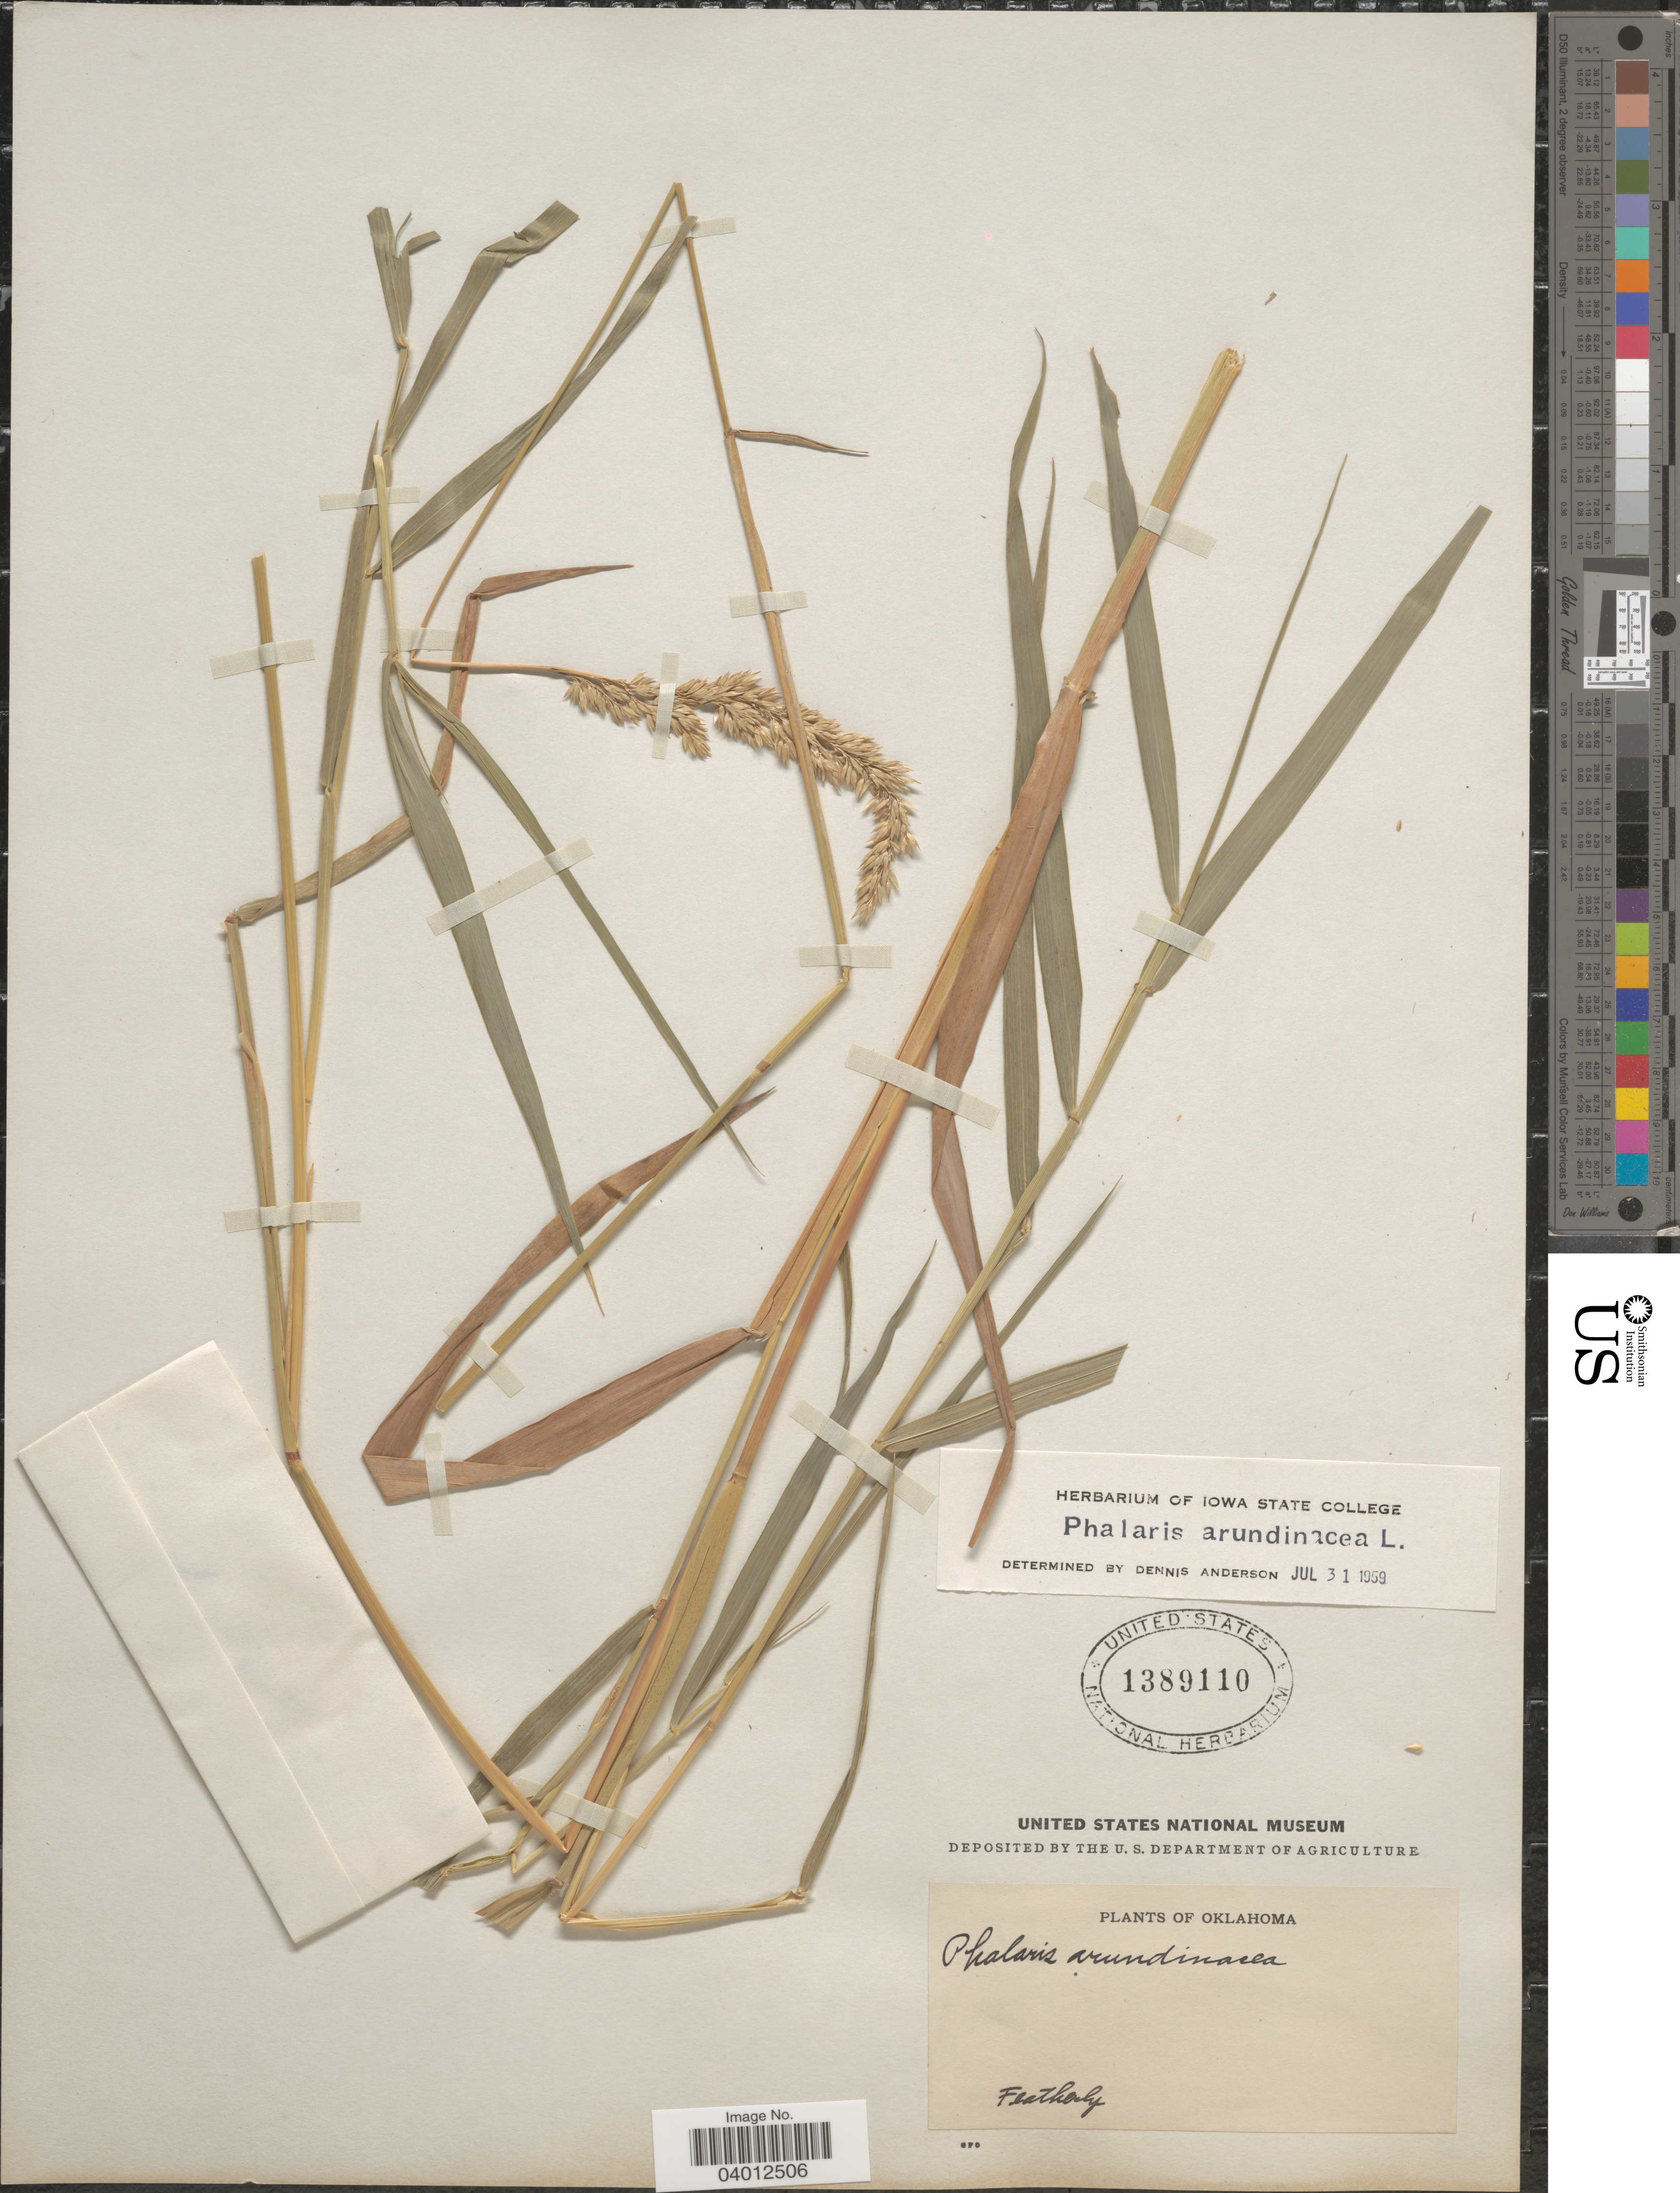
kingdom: Plantae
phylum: Tracheophyta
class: Liliopsida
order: Poales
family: Poaceae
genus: Phalaris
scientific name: Phalaris arundinacea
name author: L.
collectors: H. Featherly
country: United States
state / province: Oklahoma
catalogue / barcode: US 1389110